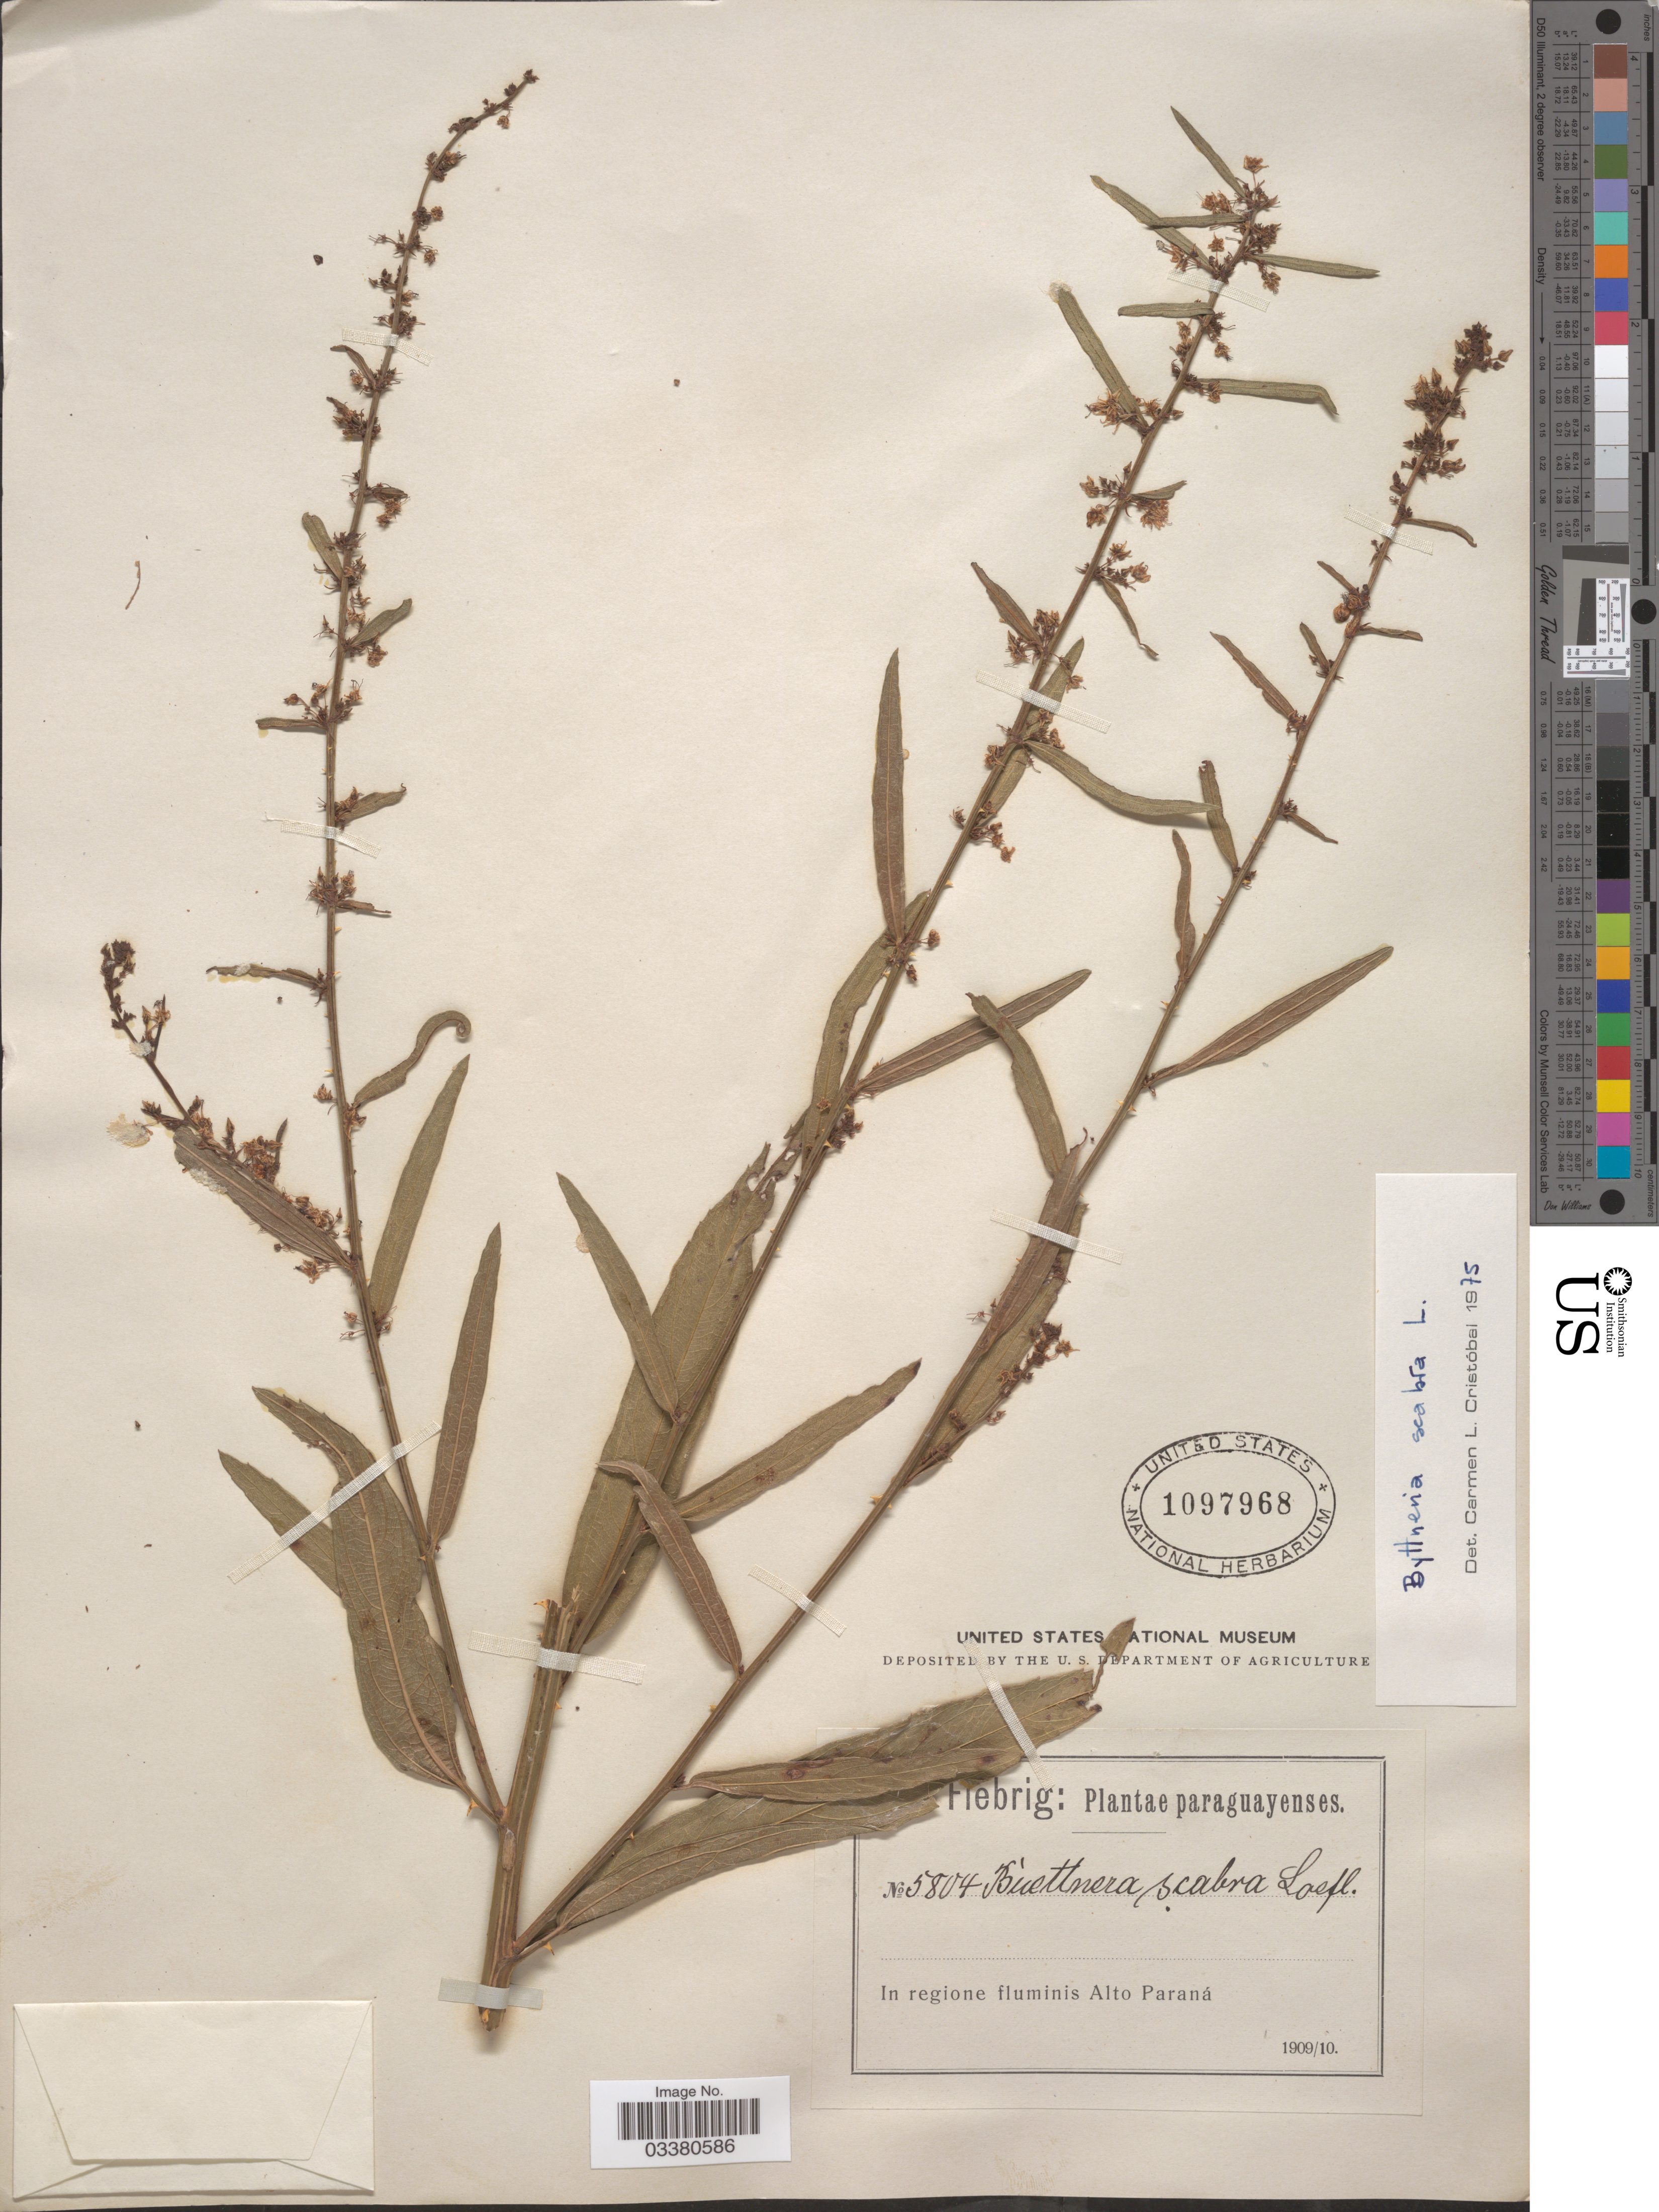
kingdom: Plantae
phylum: Tracheophyta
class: Magnoliopsida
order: Malvales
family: Malvaceae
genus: Byttneria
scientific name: Byttneria scabra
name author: L.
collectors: K. Fiebrig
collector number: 5804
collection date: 1909/1910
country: Paraguay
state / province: Alto Parana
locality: In regione fluminis Alto Paraná.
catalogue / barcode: US 1097968